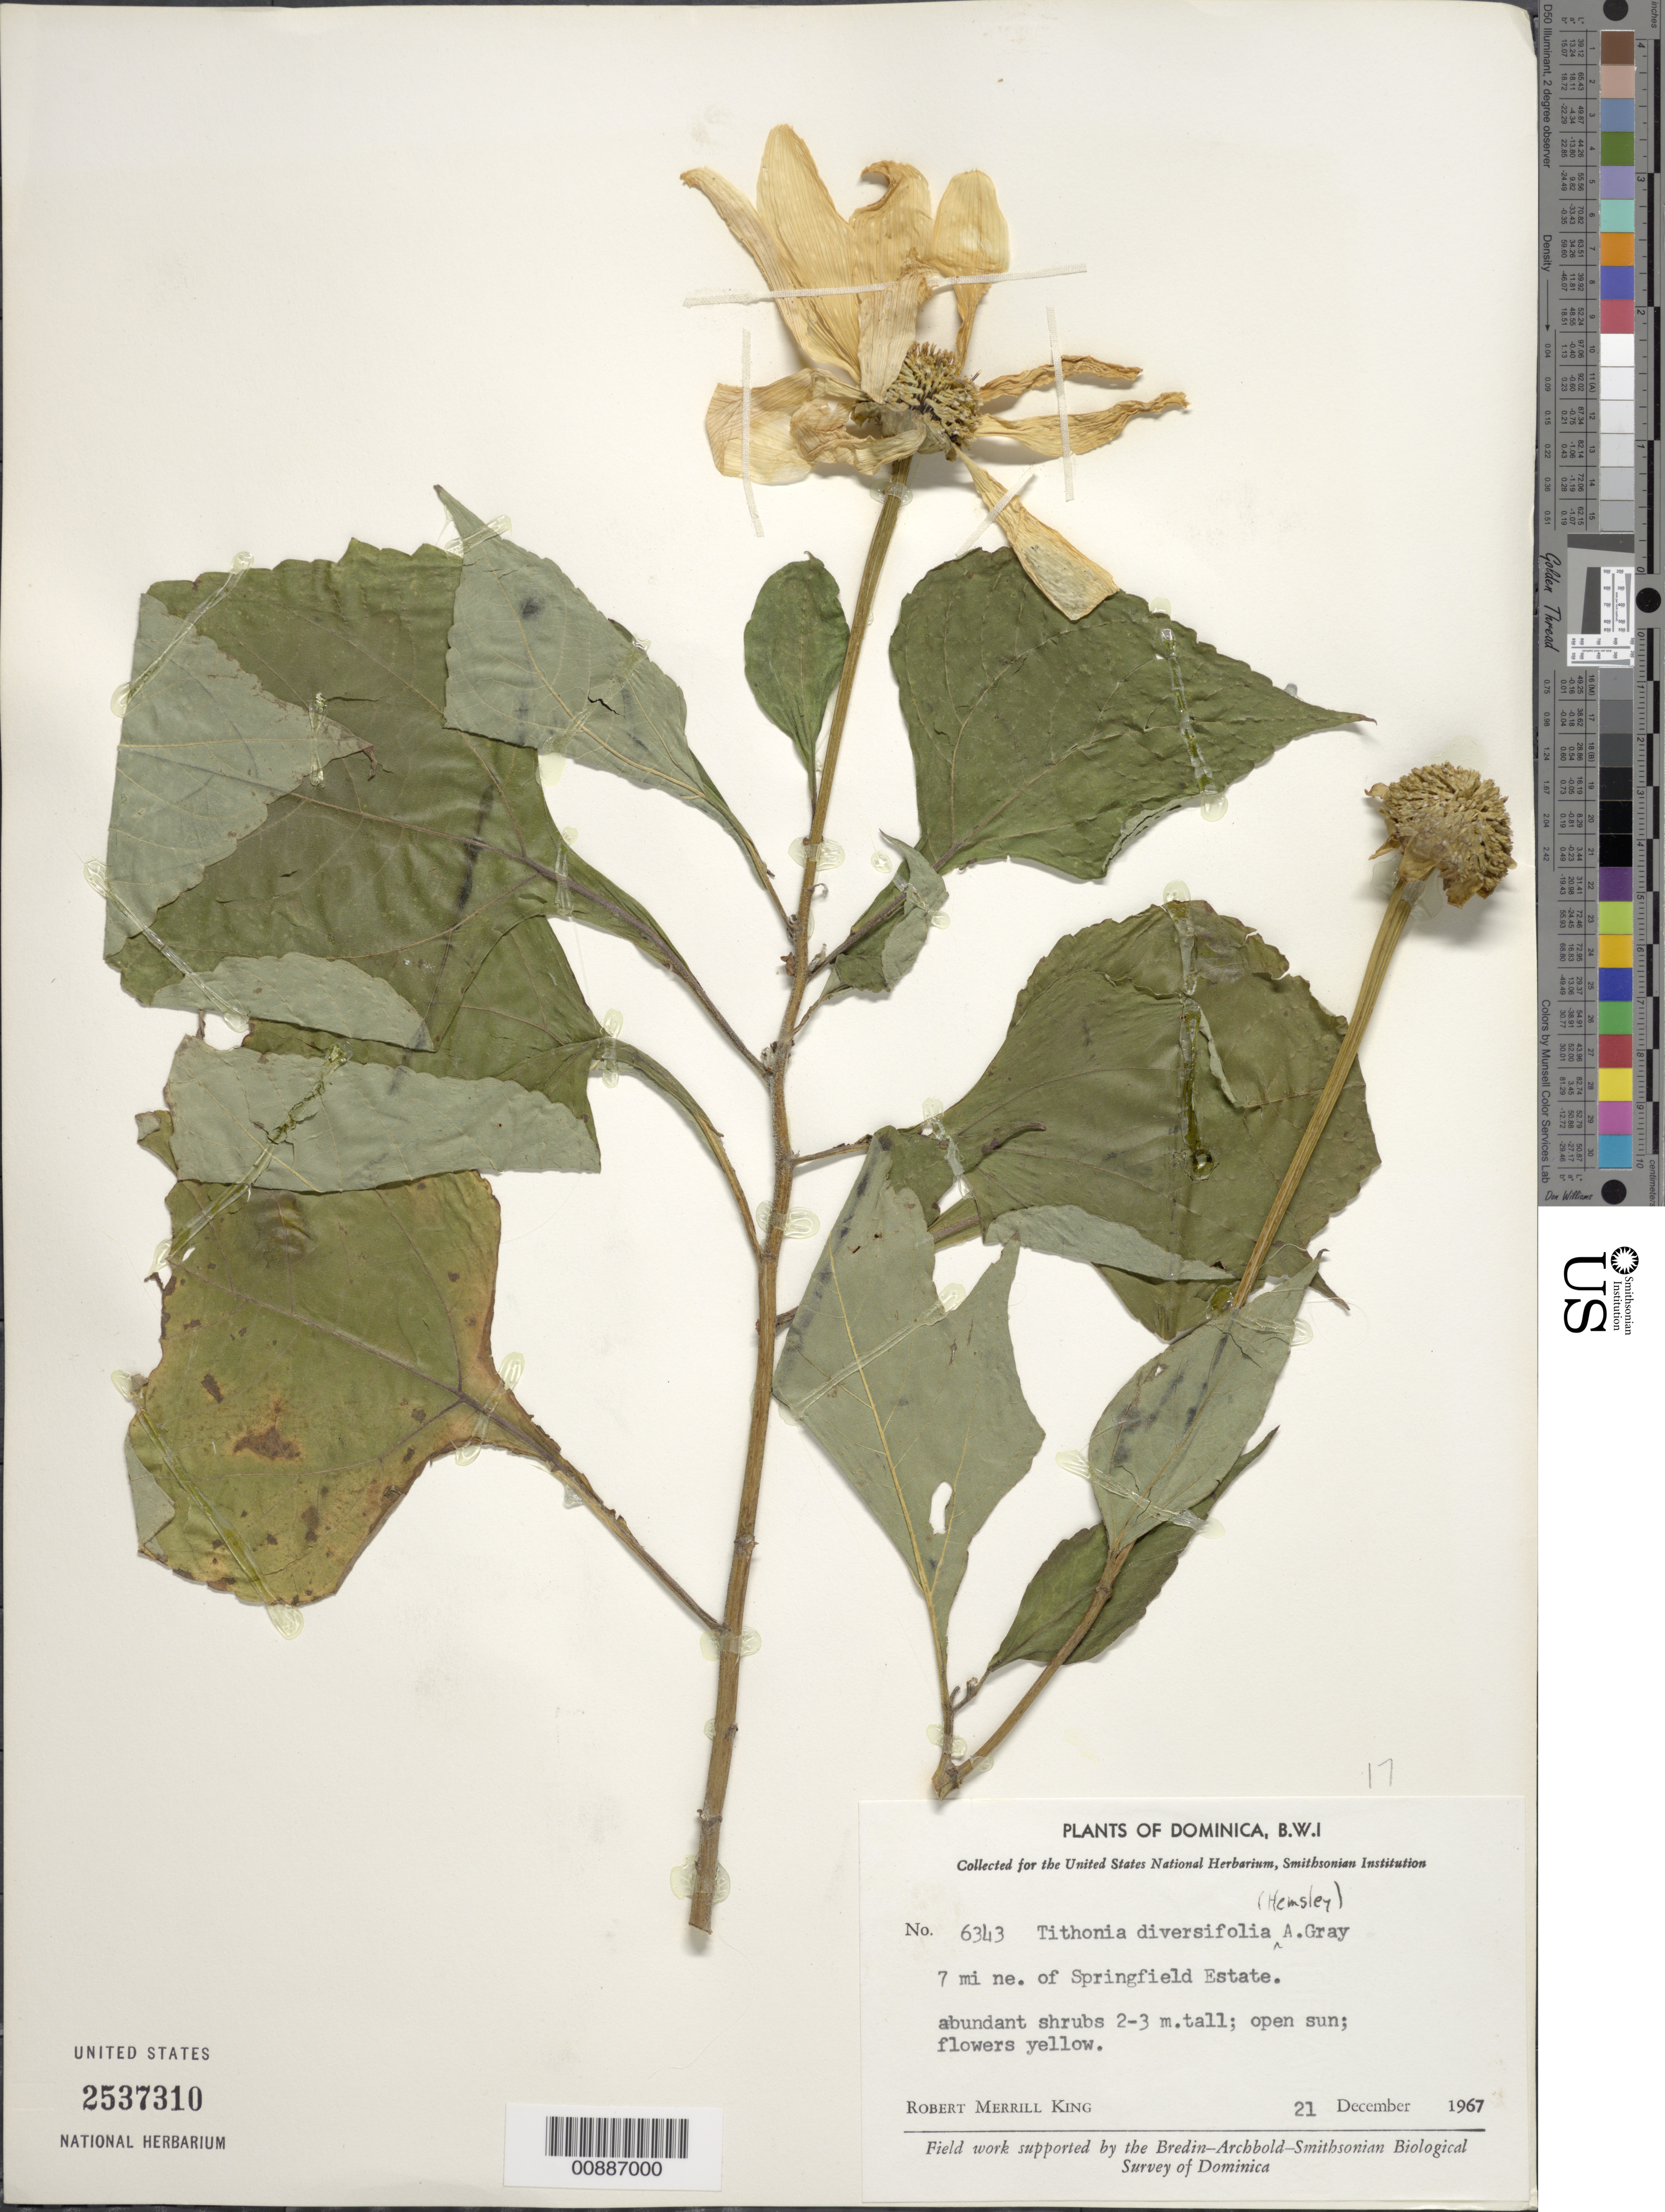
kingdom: Plantae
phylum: Tracheophyta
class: Magnoliopsida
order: Asterales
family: Asteraceae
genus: Tithonia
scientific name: Tithonia diversifolia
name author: (Hemsl.) A. Gray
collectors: R. M. King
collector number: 63443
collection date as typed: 21 Dec 1967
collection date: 1967-12-21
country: Dominica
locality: Seven mi. NE of Springfield Estate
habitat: Open sun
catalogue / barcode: US 2537310